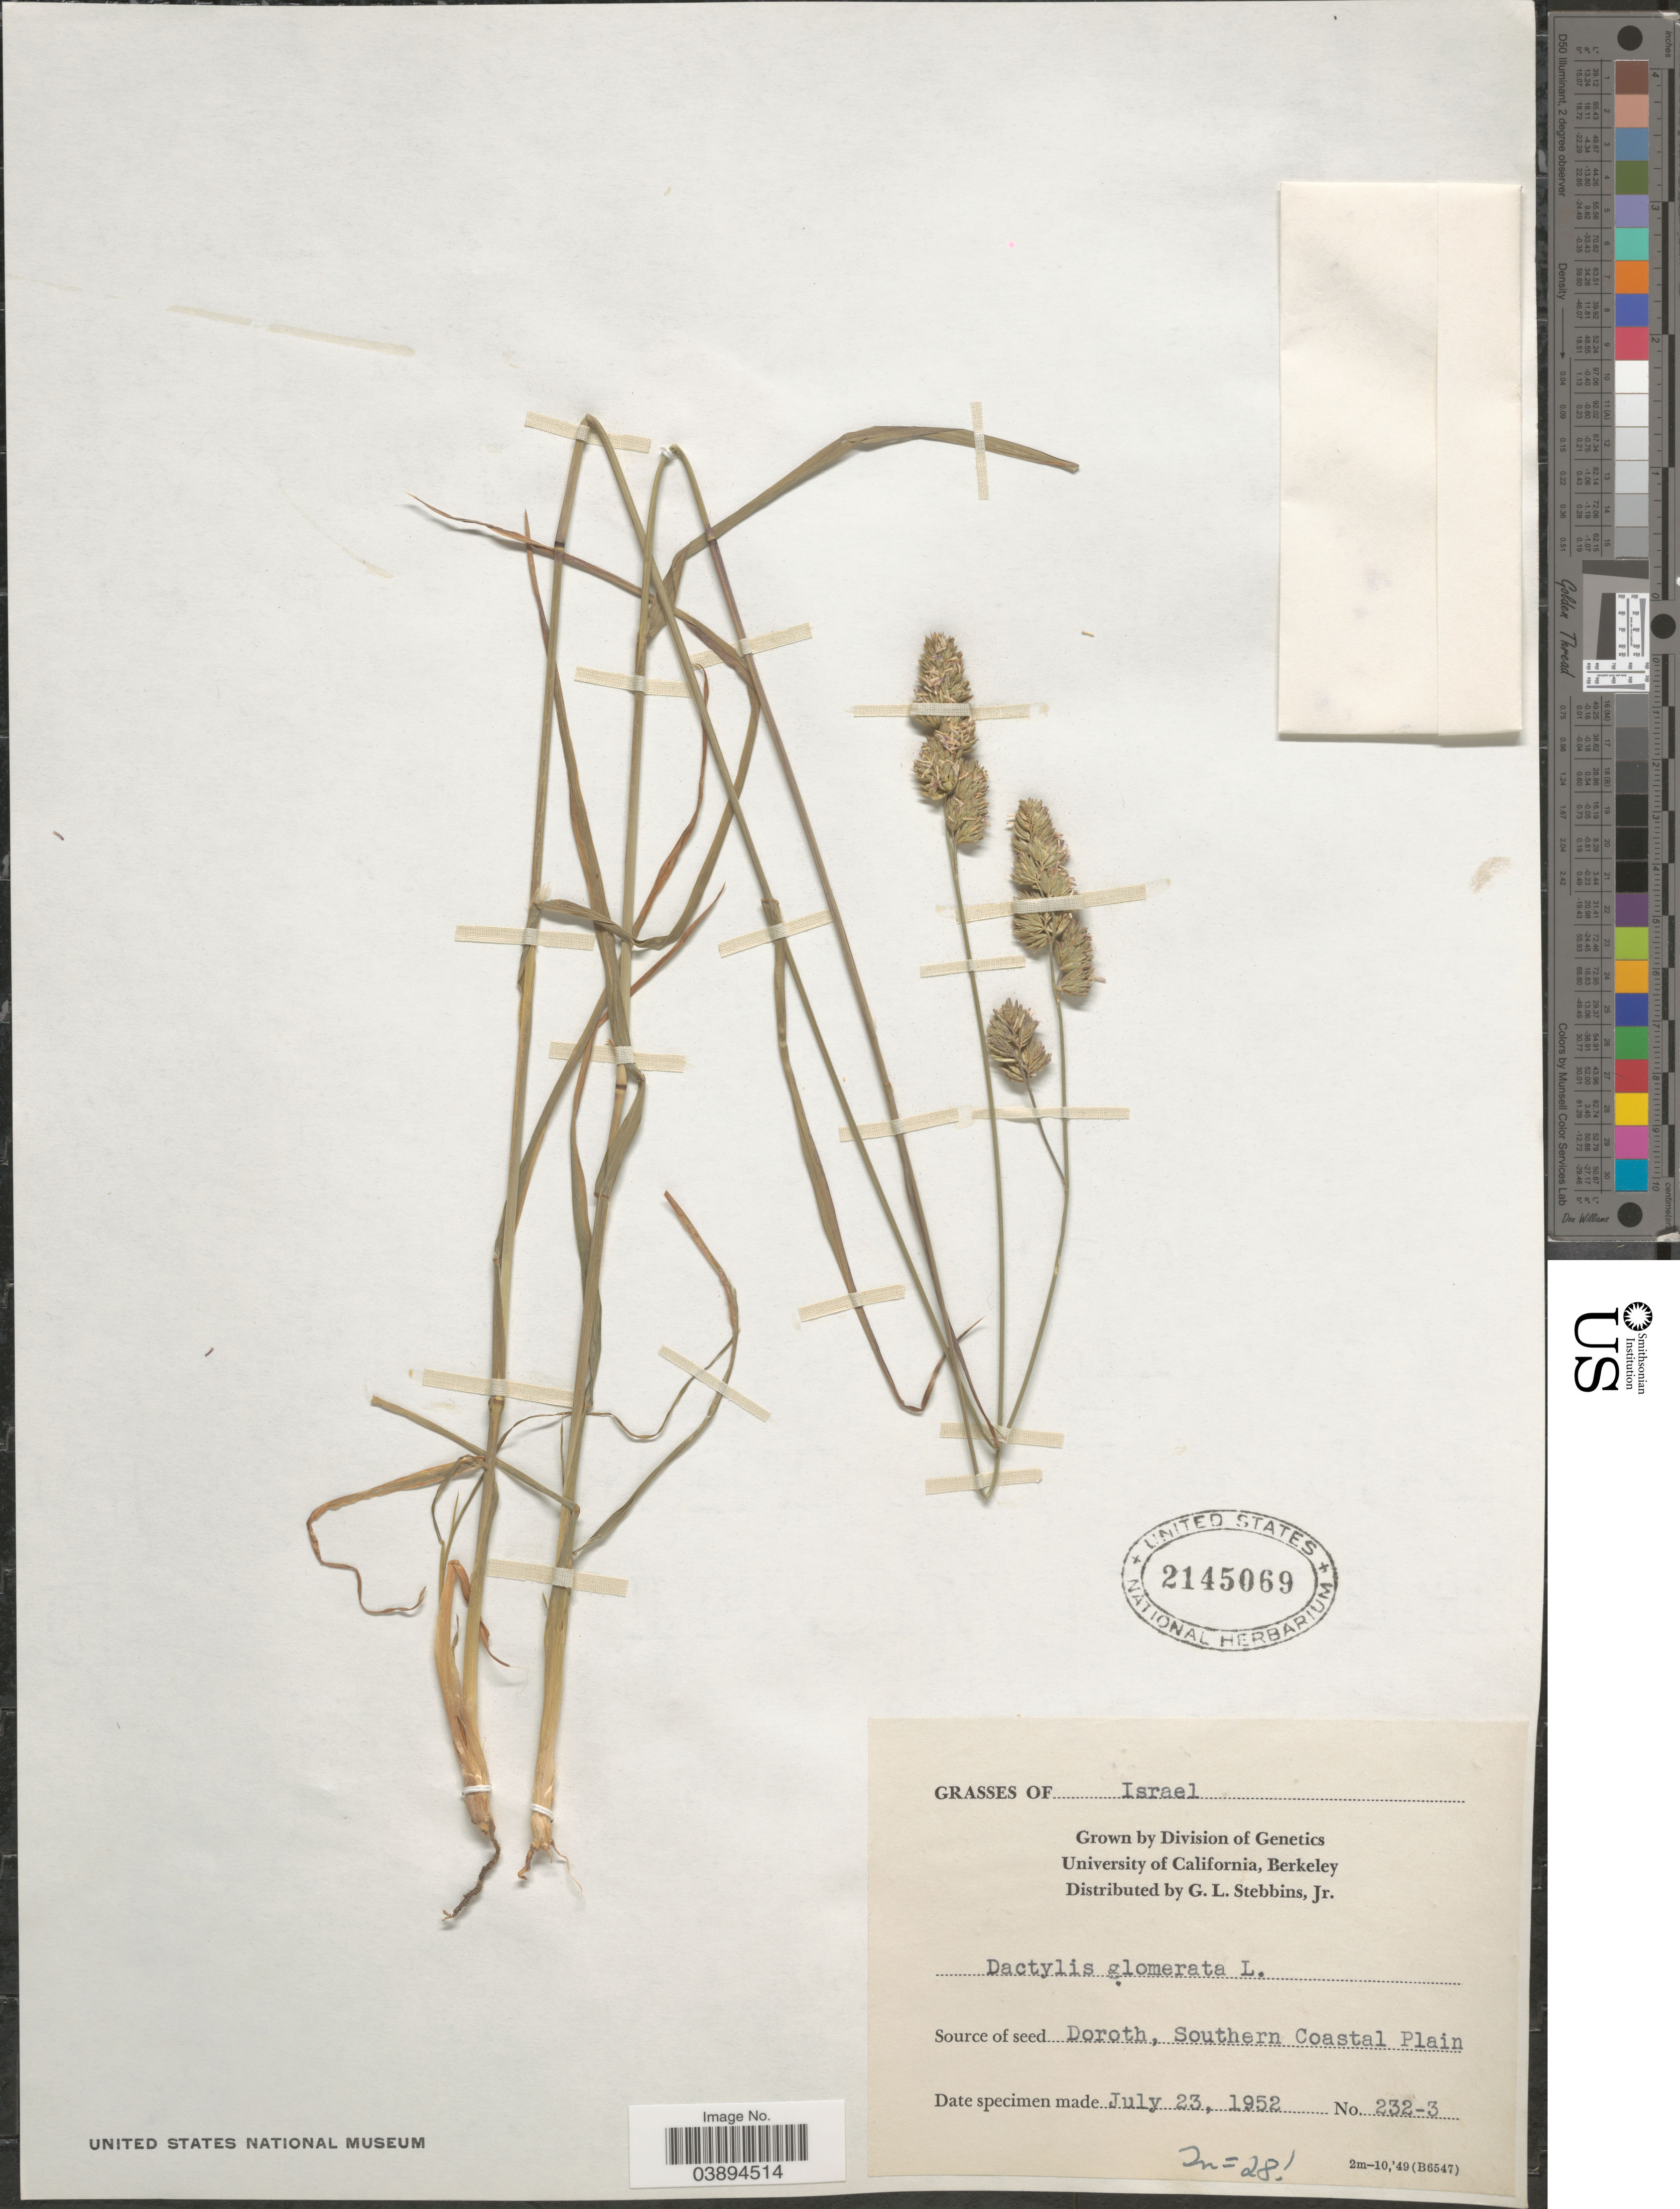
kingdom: Plantae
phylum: Tracheophyta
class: Liliopsida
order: Poales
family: Poaceae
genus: Dactylis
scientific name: Dactylis glomerata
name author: L.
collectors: G. L. Stebbins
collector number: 232-3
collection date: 1952-07-23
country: Israel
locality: Doroth, Southern Coastal Plain.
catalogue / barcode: US 2145069